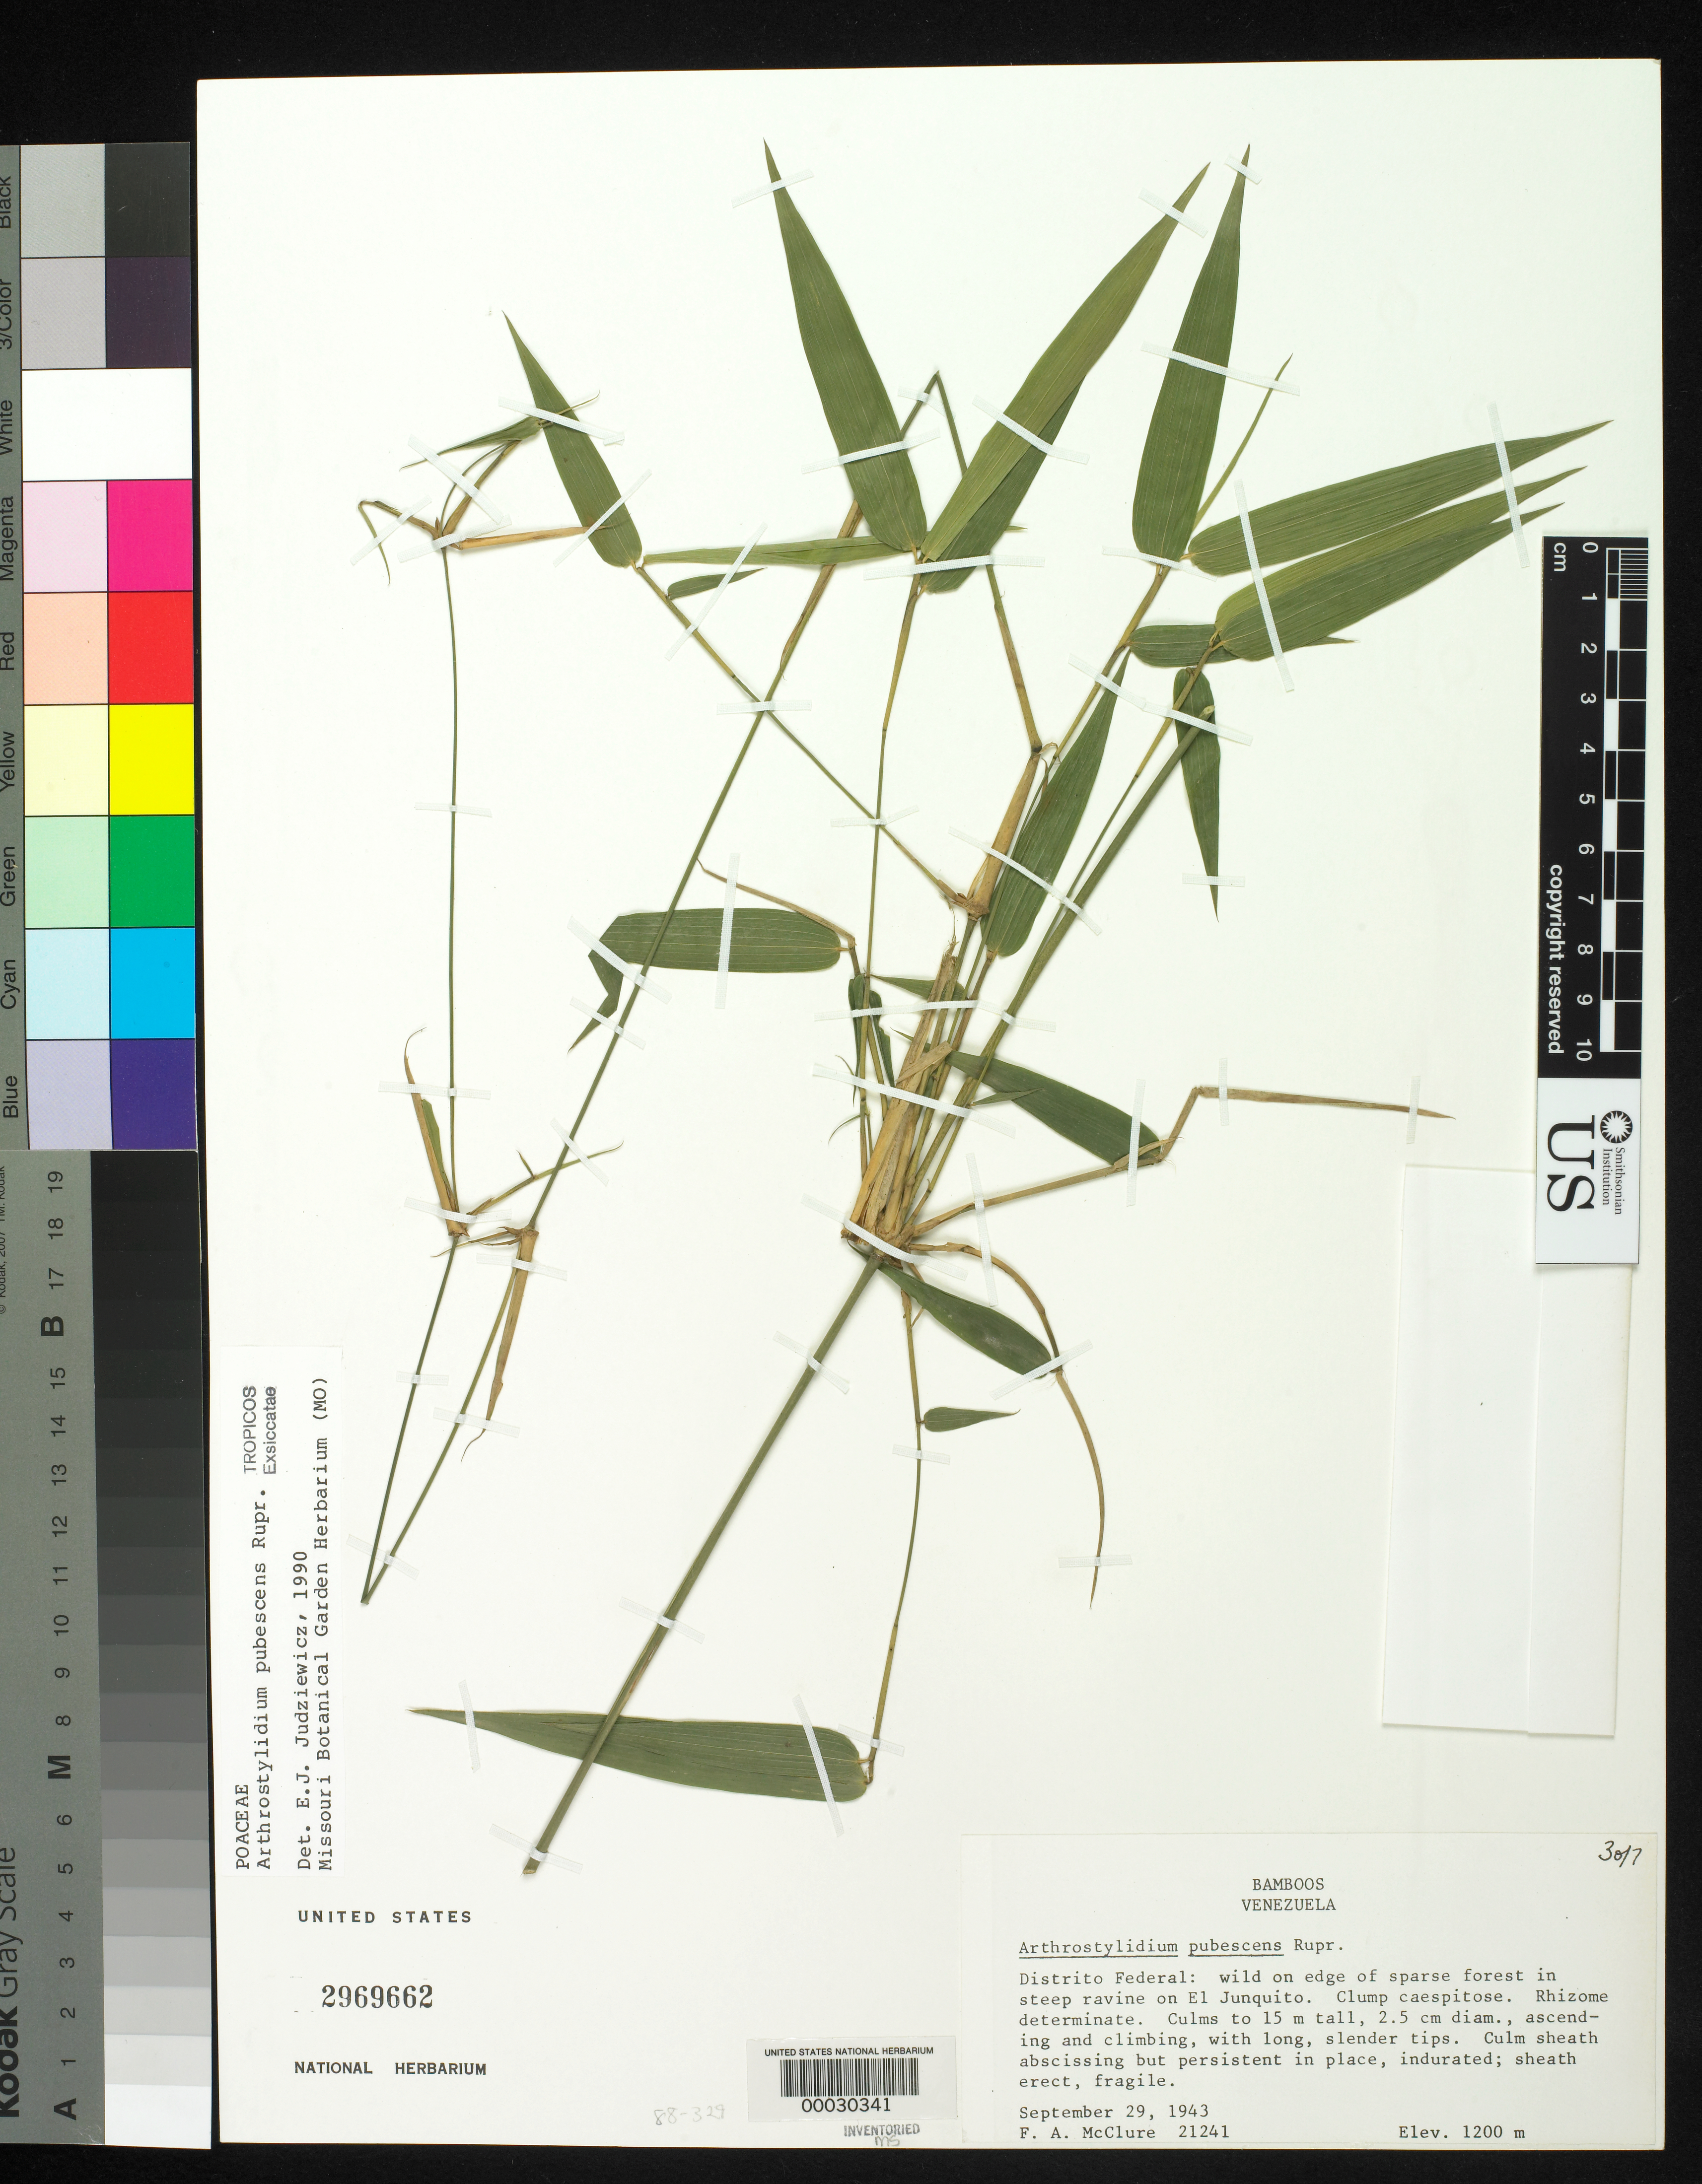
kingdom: Plantae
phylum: Tracheophyta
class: Liliopsida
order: Poales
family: Poaceae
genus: Arthrostylidium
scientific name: Arthrostylidium pubescens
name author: Rupr.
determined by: Judziewicz, E. J.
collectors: F. A. McClure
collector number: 21241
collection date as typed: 29 Sep 1943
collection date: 1943-09-29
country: Venezuela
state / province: Distrito Federal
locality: El junquito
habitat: On edge of sparse forest in steep ravine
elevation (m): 1200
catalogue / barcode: US 2969662